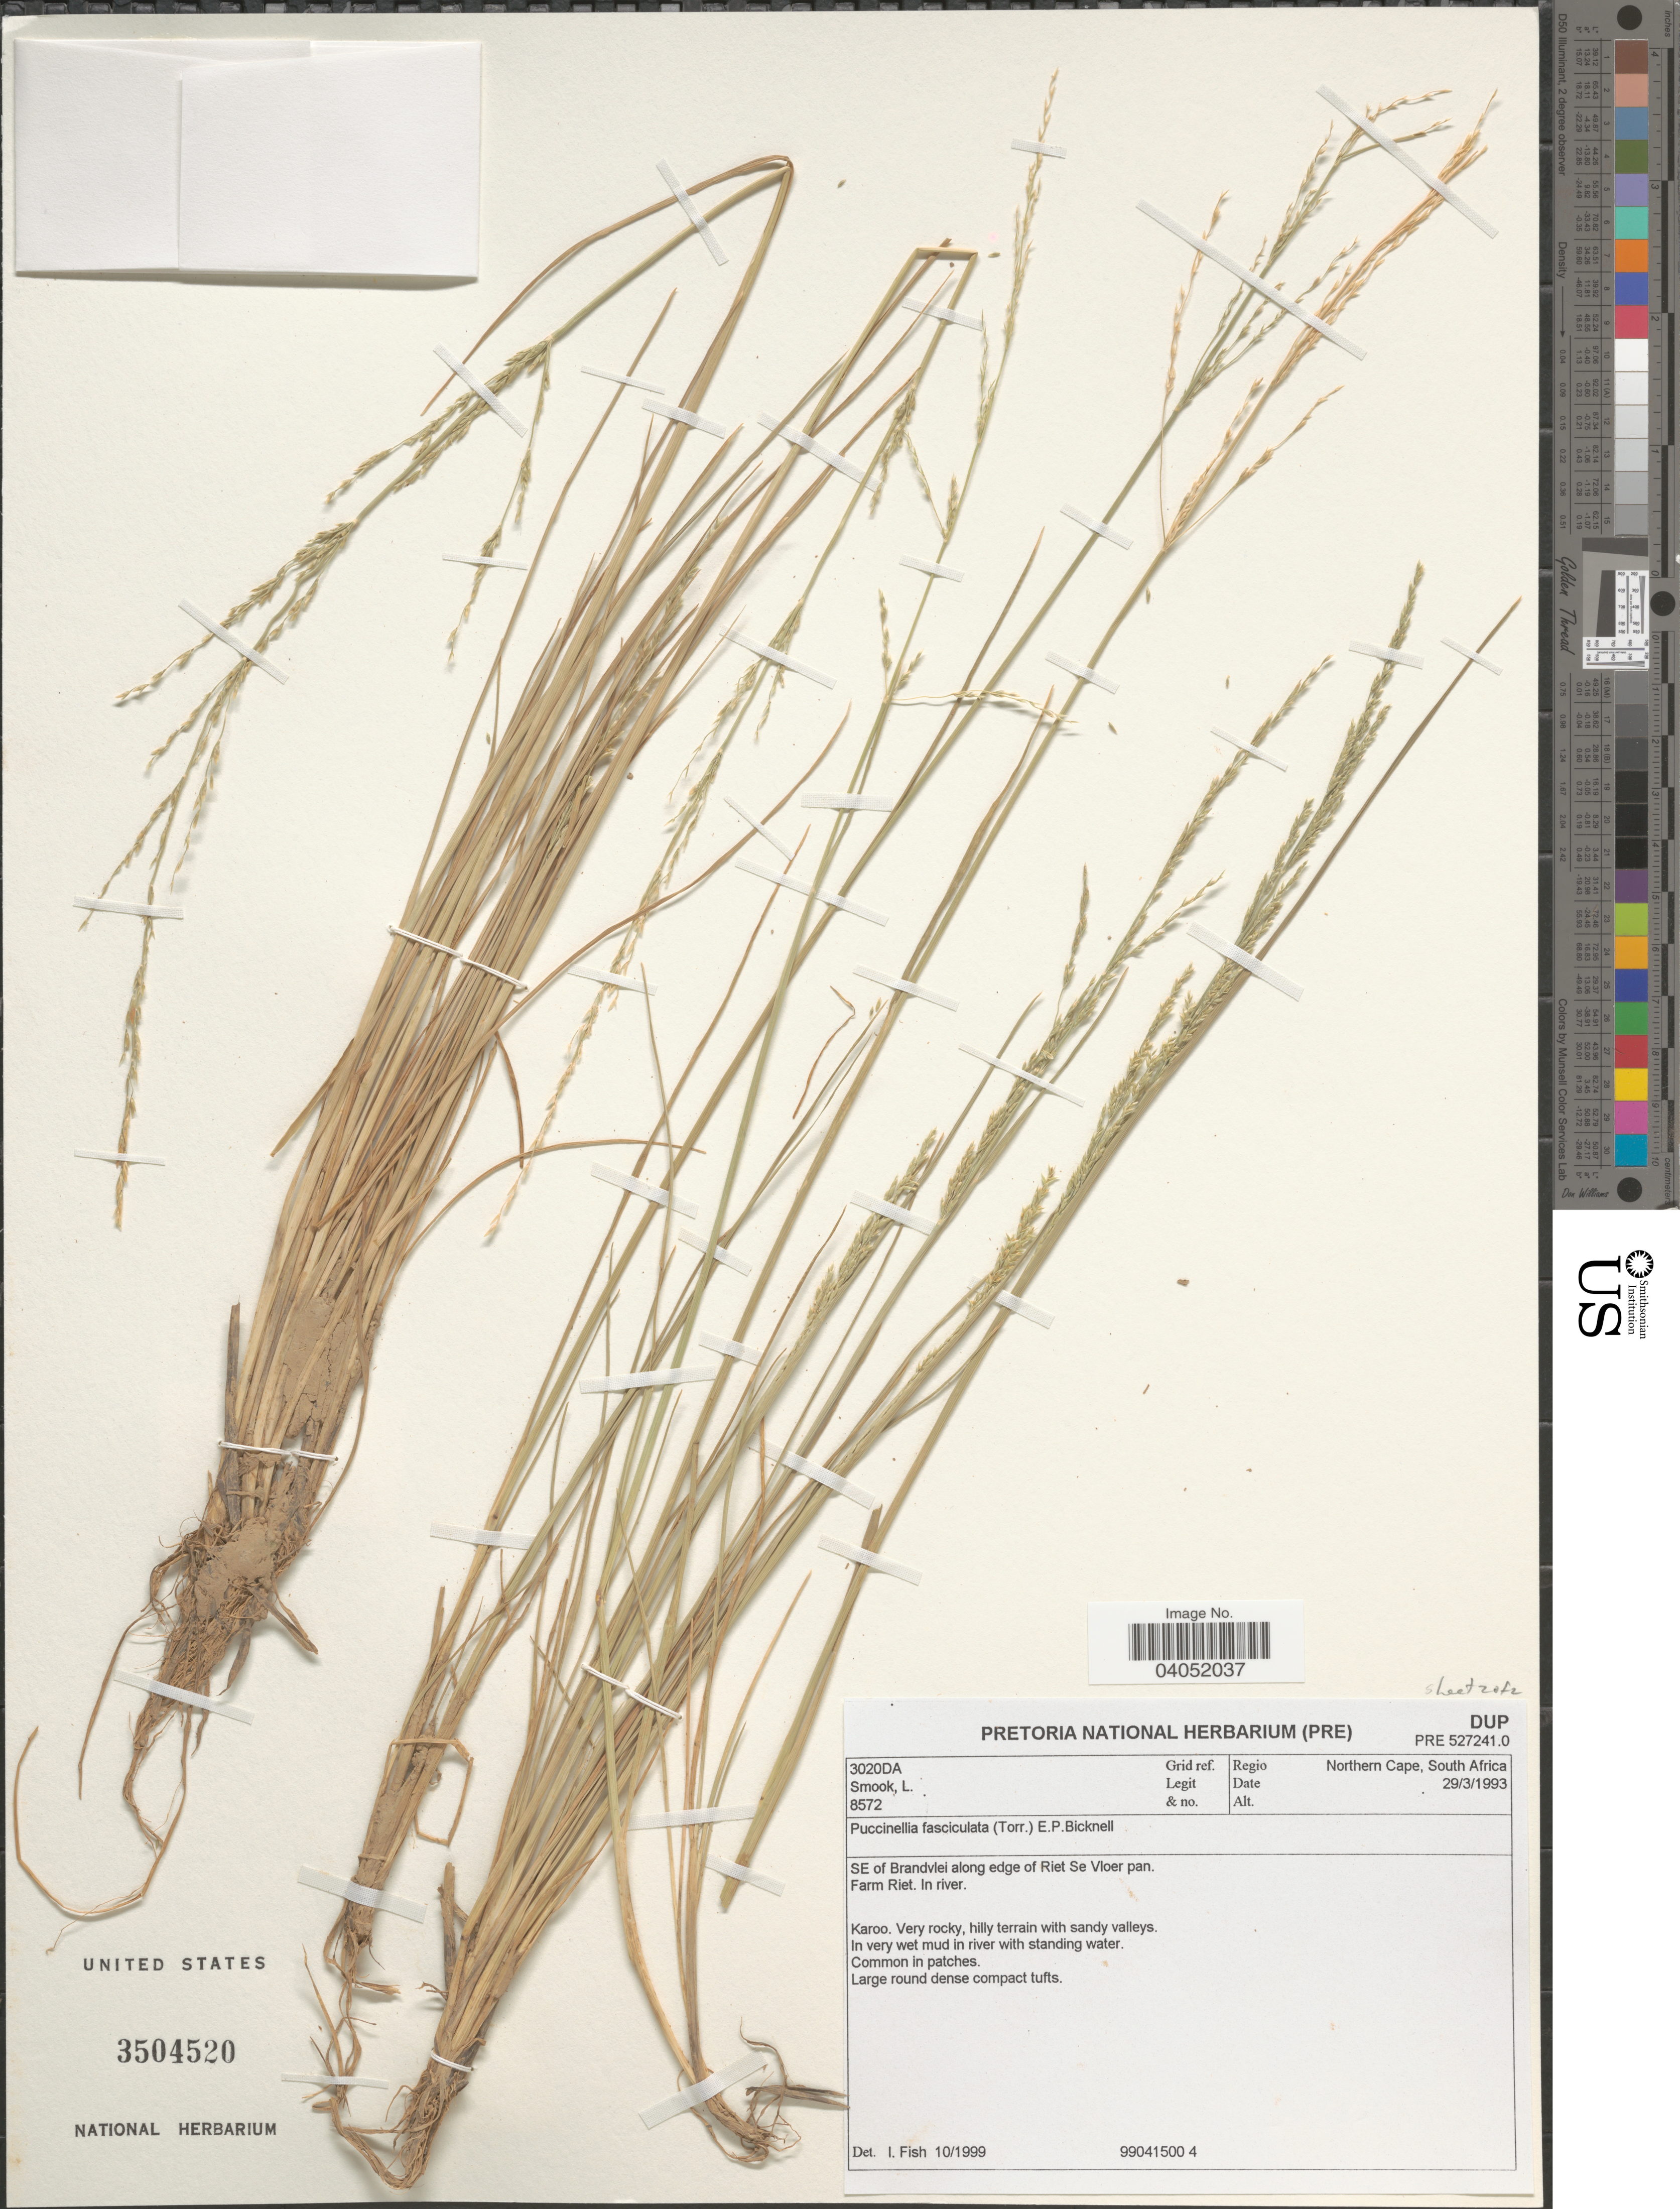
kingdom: Plantae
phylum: Tracheophyta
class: Liliopsida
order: Poales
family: Poaceae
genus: Puccinellia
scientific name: Puccinellia fasciculata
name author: (Torr.) E.P. Bicknell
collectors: L. Smook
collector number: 8572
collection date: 1993-03-29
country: South Africa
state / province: Northern Cape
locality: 3020DA Grid Ref. Regio Northern Cape, South Africa. SE of Brandvlei along edge of Riet Se Vloer pan. Farm Riet In river. Karoo.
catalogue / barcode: US 3504520